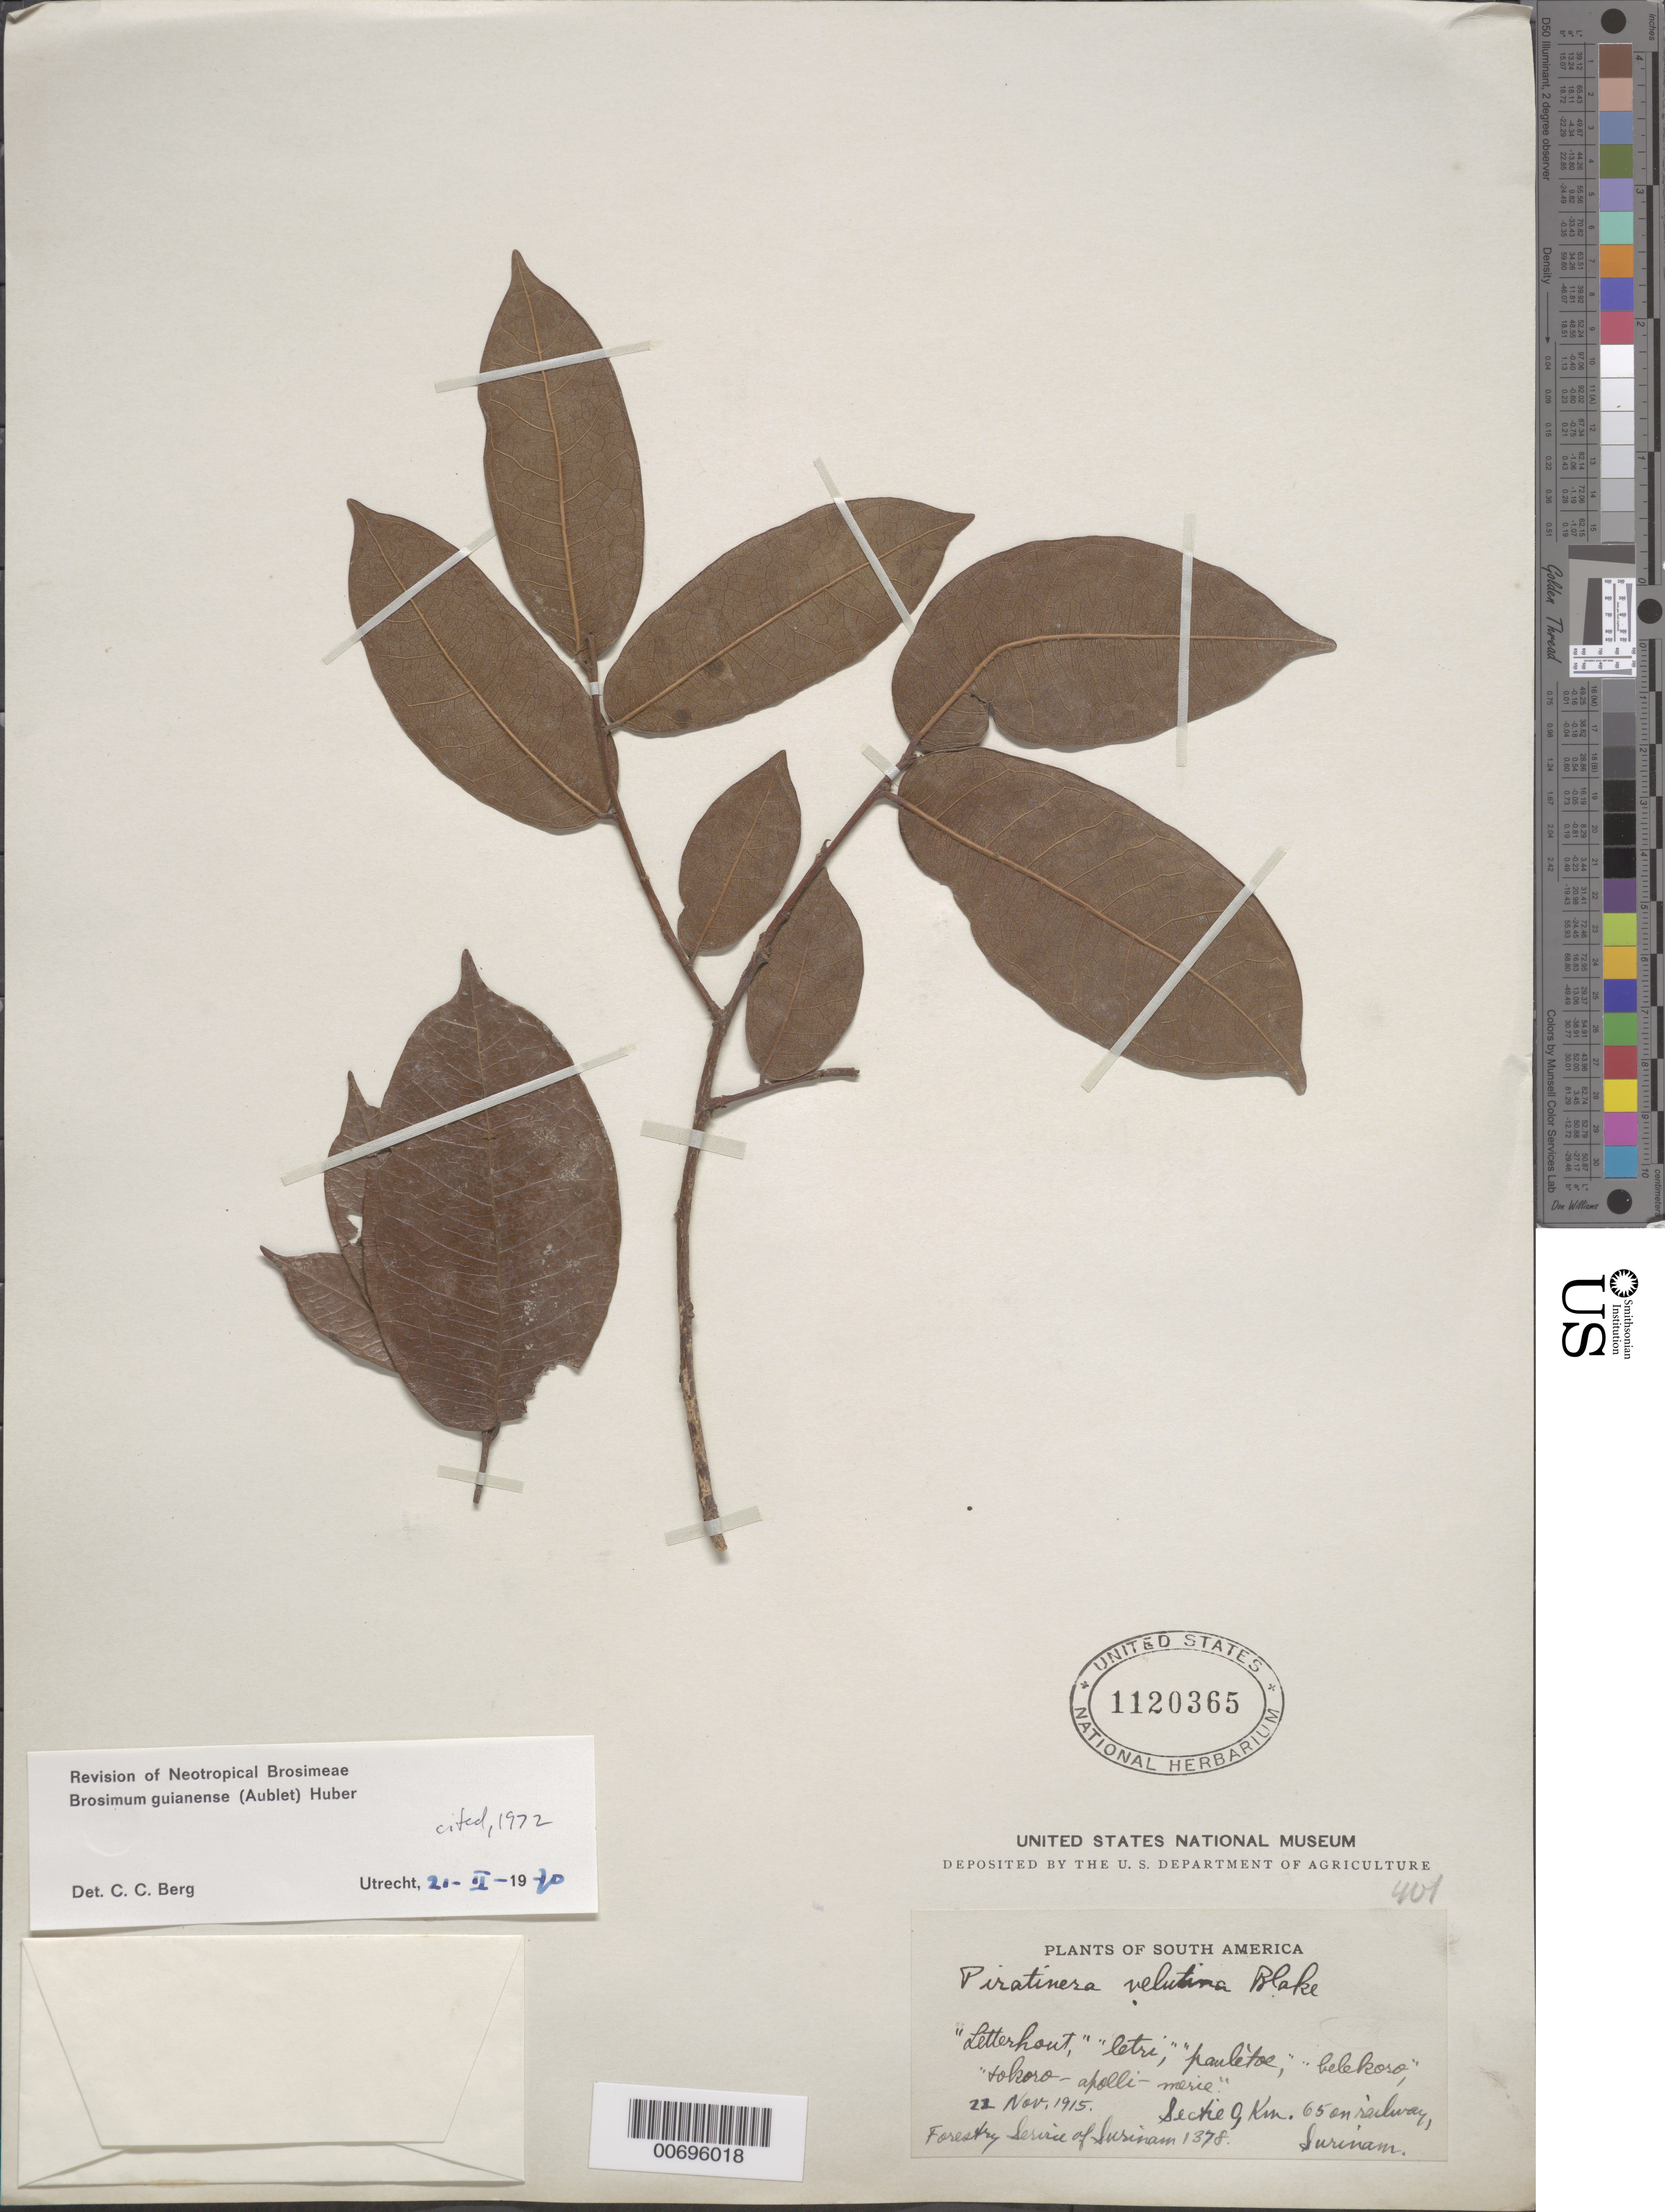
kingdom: Plantae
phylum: Tracheophyta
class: Magnoliopsida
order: Rosales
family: Moraceae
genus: Brosimum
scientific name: Brosimum guianense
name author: (Aubl.) Huber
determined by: Berg, C. C.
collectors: Forestry Bureau-Surinam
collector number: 1378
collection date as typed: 22-Nov-15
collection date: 1915-11-22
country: Suriname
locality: Section G, km 65 on railway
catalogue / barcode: US 1120365